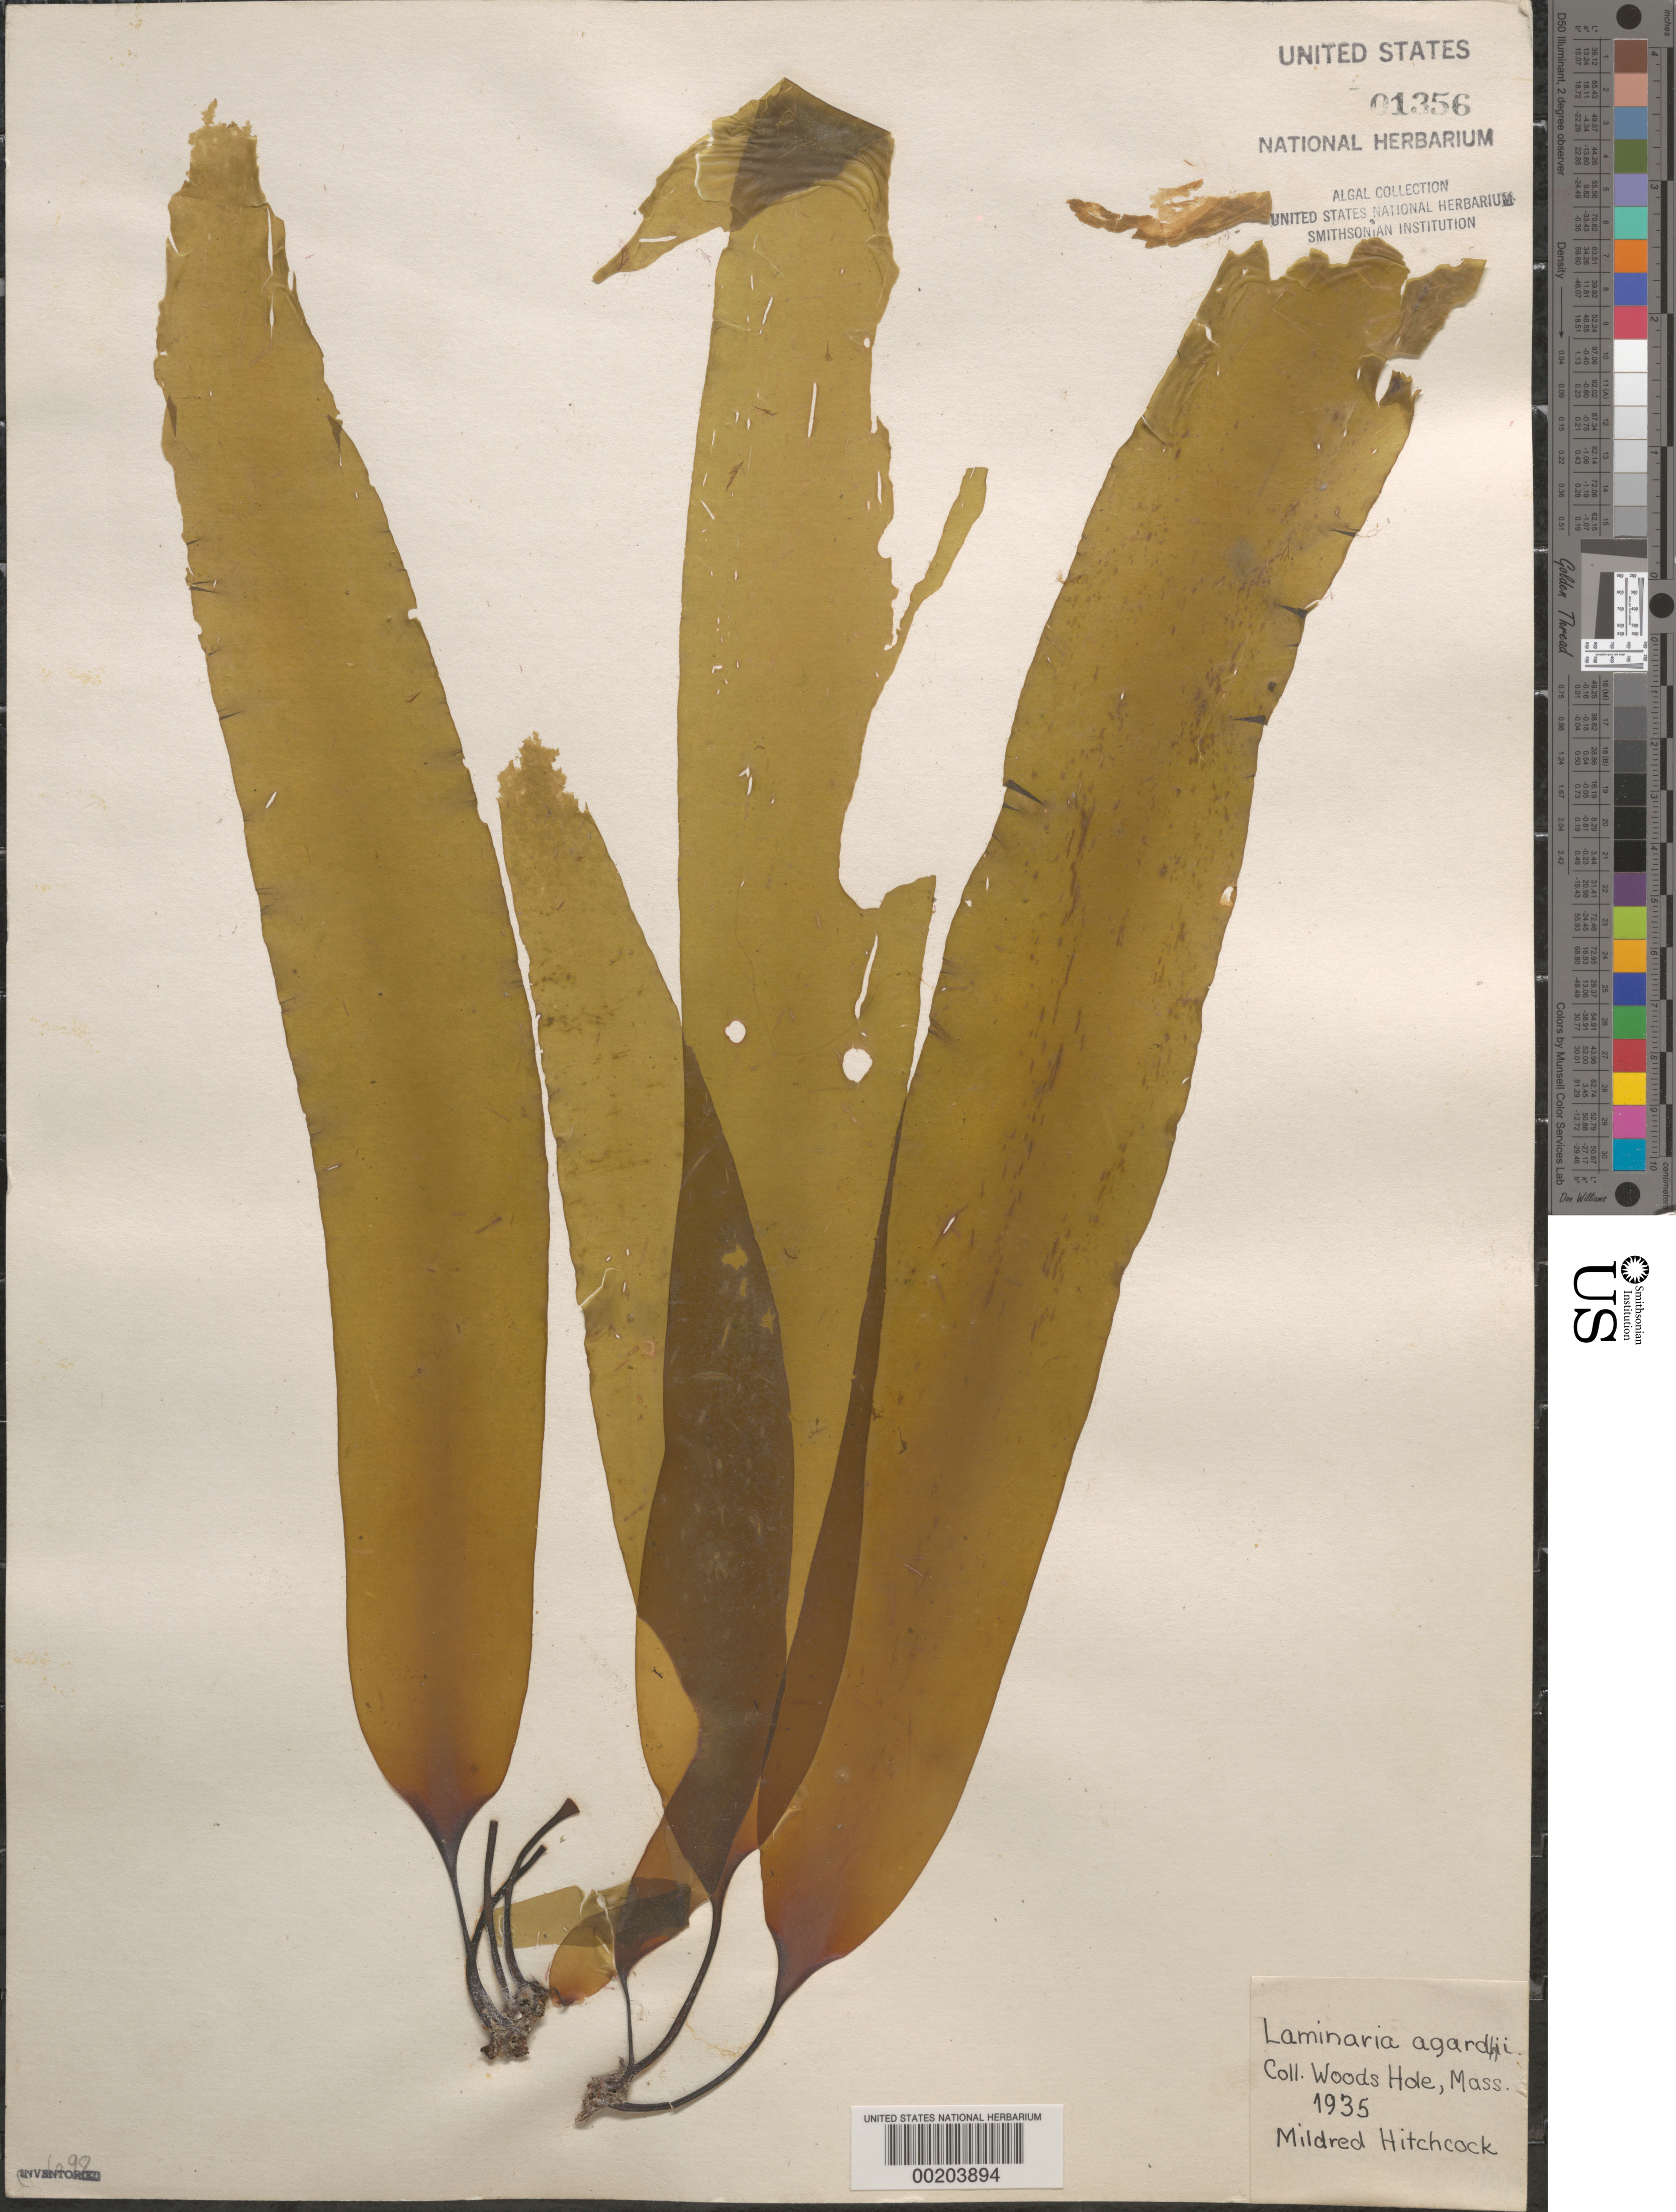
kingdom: Chromista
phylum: Ochrophyta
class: Phaeophyceae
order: Laminariales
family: Laminariaceae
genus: Saccharina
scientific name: Saccharina latissima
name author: C.E. Lane et al.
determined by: Algae name updating Project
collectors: M. Hitchcock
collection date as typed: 1935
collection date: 1935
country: United States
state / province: Massachusetts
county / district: Barnstable County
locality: Woods Hole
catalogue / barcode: US 1356